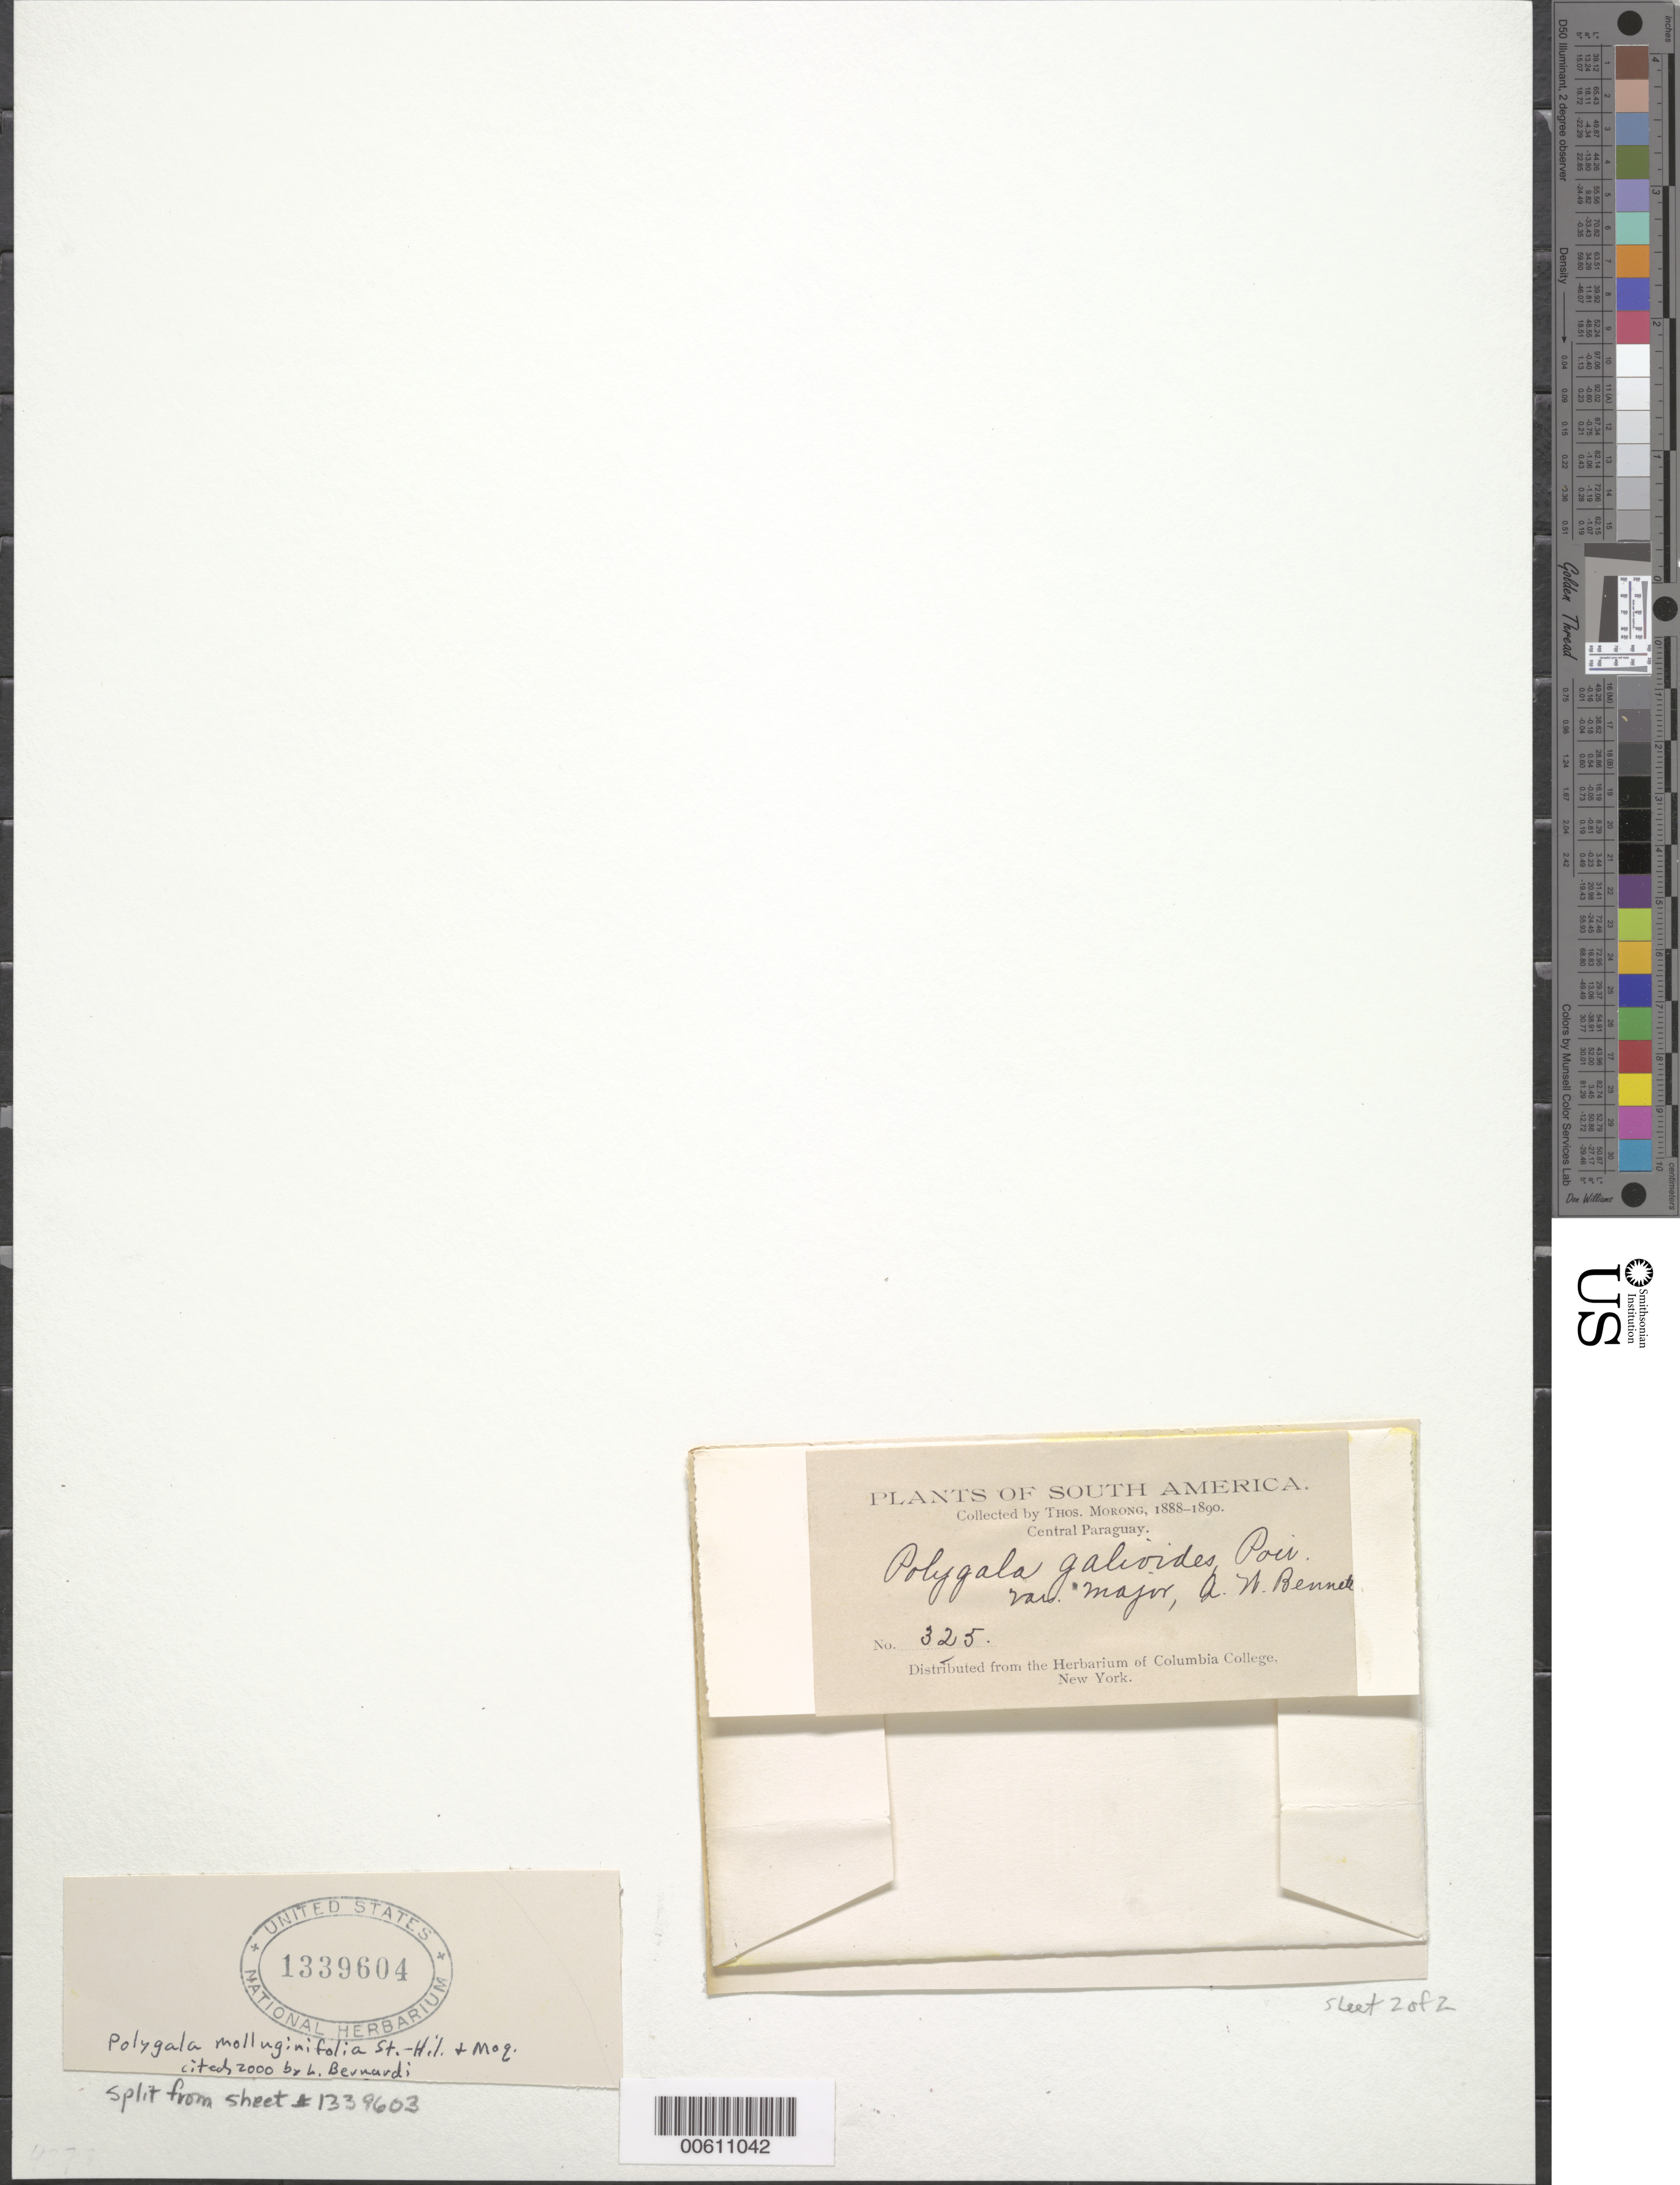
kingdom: Plantae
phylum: Tracheophyta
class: Magnoliopsida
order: Fabales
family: Polygalaceae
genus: Polygala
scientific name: Polygala molluginifolia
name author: A. St.-Hil. & Moq.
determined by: Bernardi, L.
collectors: T. Morong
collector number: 325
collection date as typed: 1888 to -- --- 1890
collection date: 1888/1890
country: Paraguay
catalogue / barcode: US 1339604